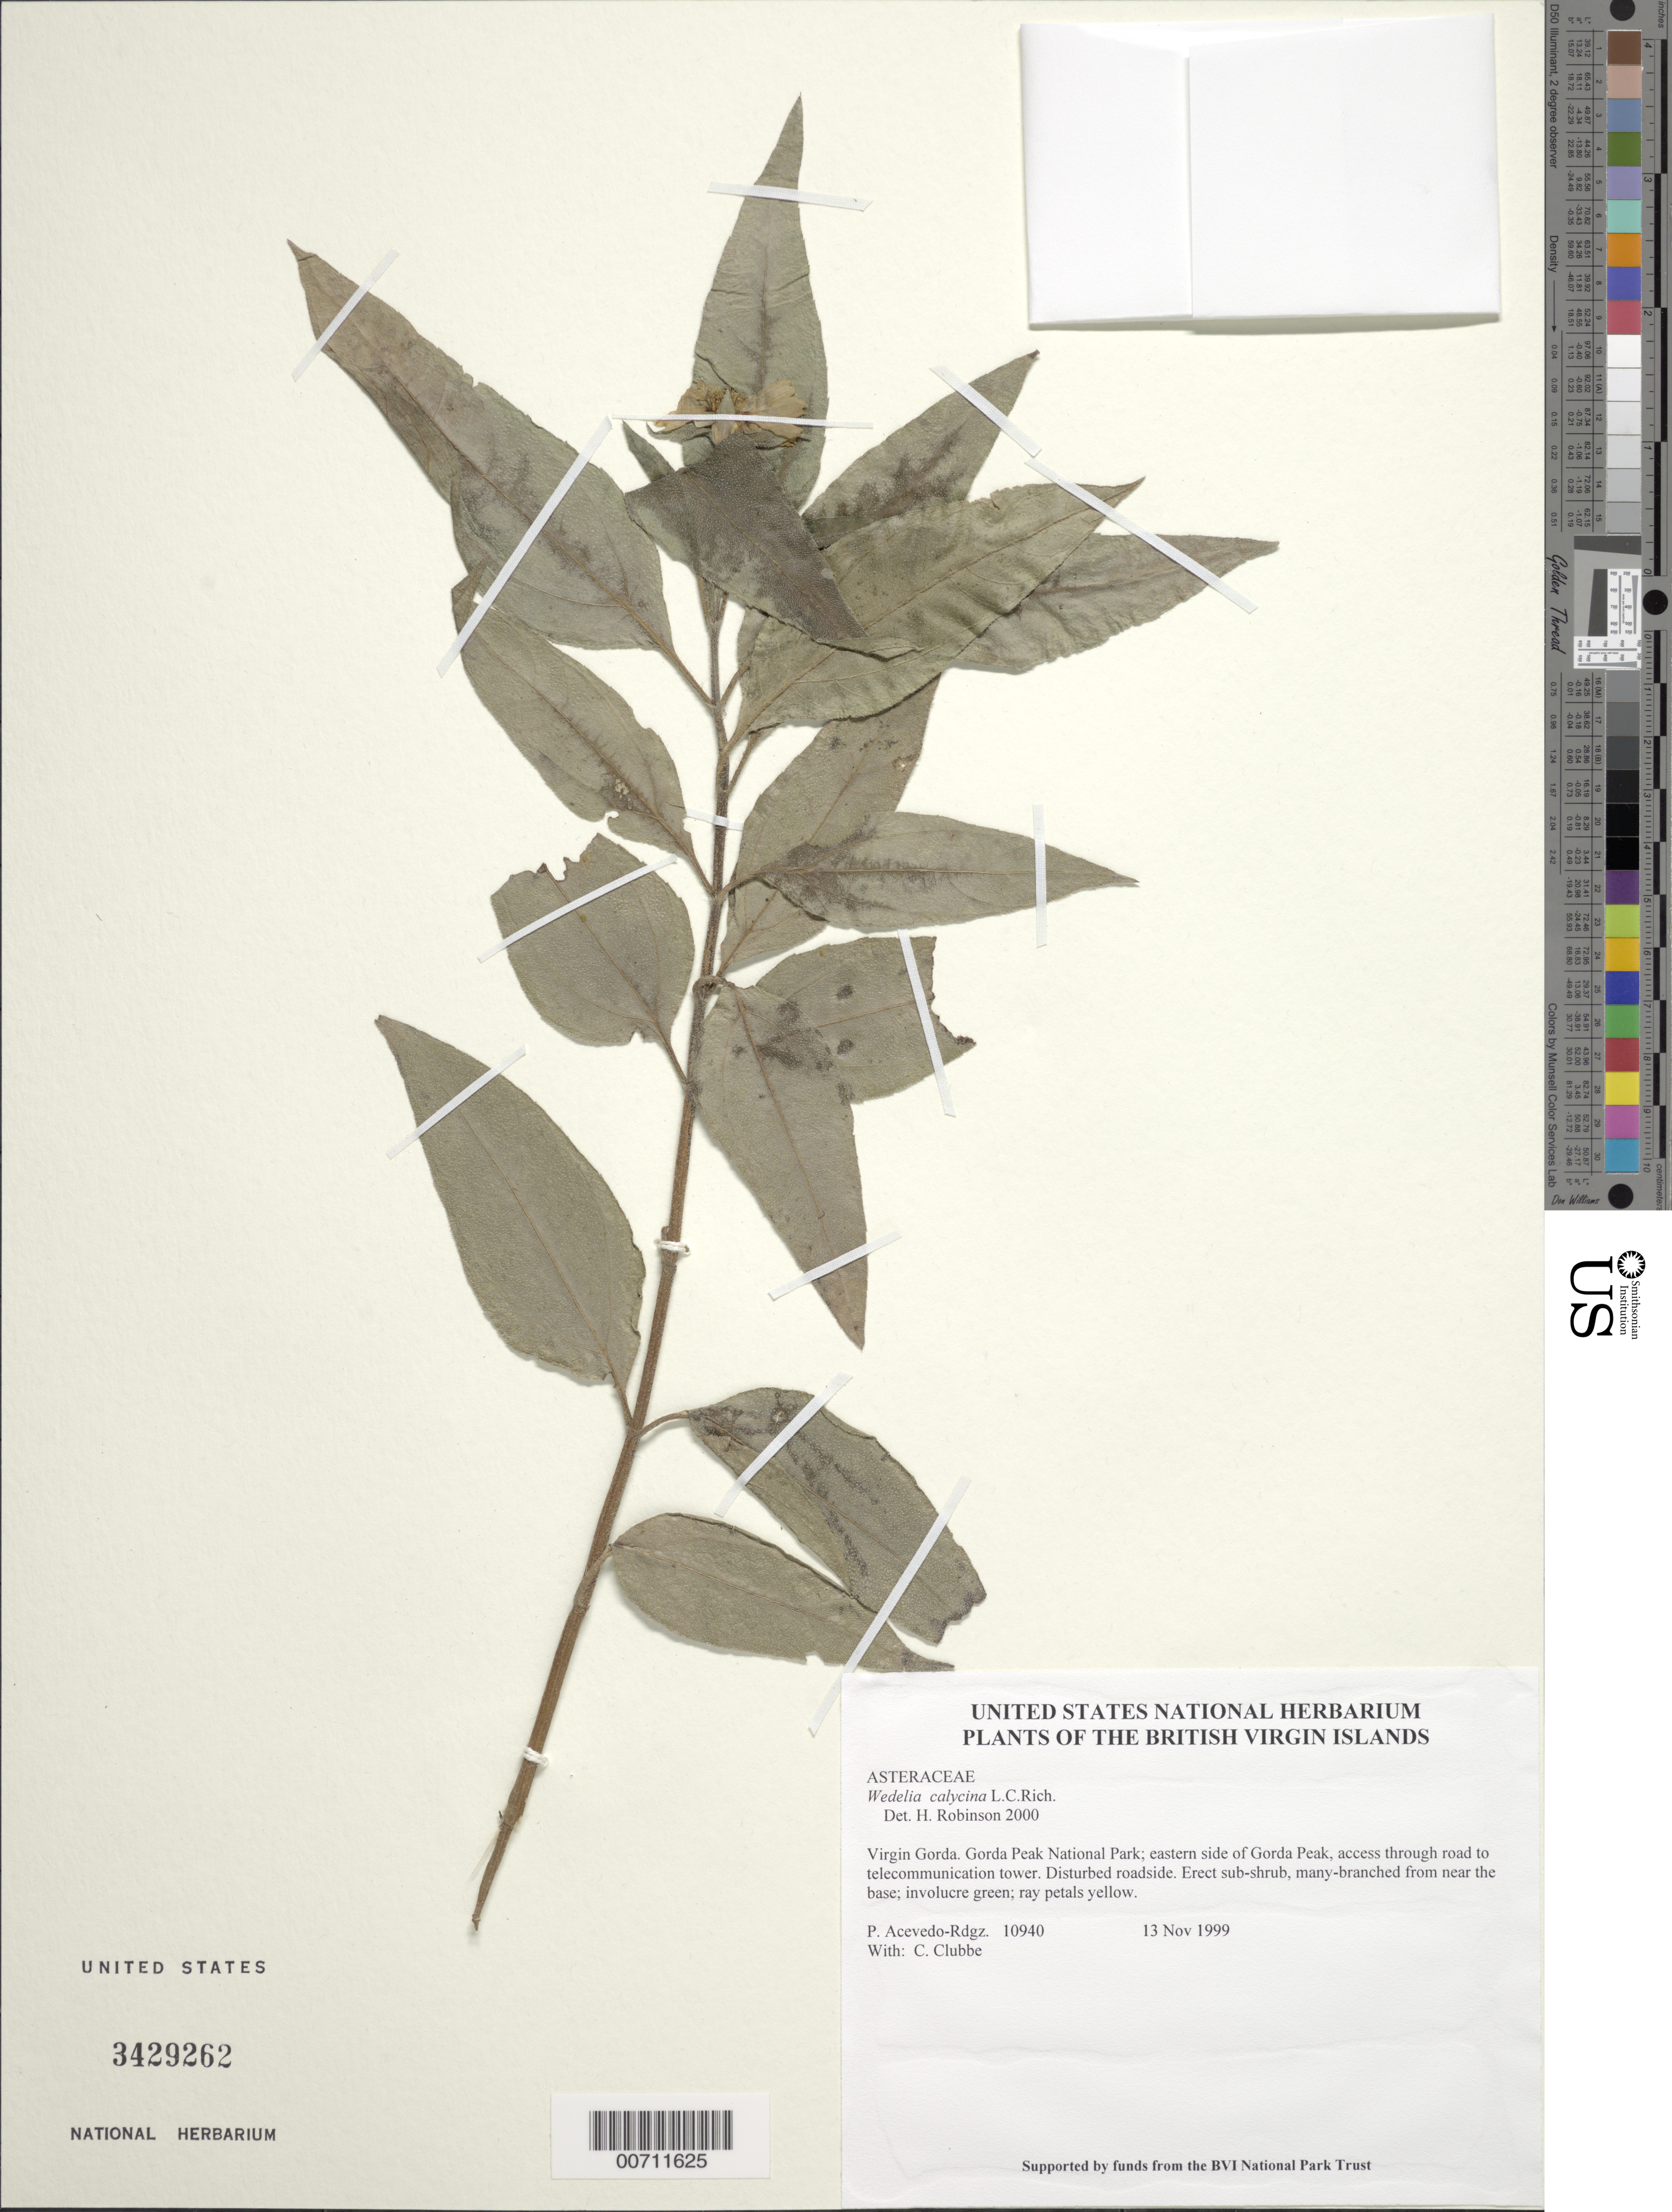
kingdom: Plantae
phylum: Tracheophyta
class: Magnoliopsida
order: Asterales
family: Asteraceae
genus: Wedelia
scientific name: Wedelia calycina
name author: Rich.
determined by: Robinson, Harold E., (US)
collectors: P. Acevedo-Rodr., C. Clubbe, M. Gillman & C. Hankamer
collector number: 10940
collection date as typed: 13 Nov 1999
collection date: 1999-11-13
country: British Virgin Islands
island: Virgin Gorda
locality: Gorda Peak National Park; eastern side of Gorda Peak, access through road to telecommunication tower.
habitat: Disturbed roadside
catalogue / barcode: US 3429262